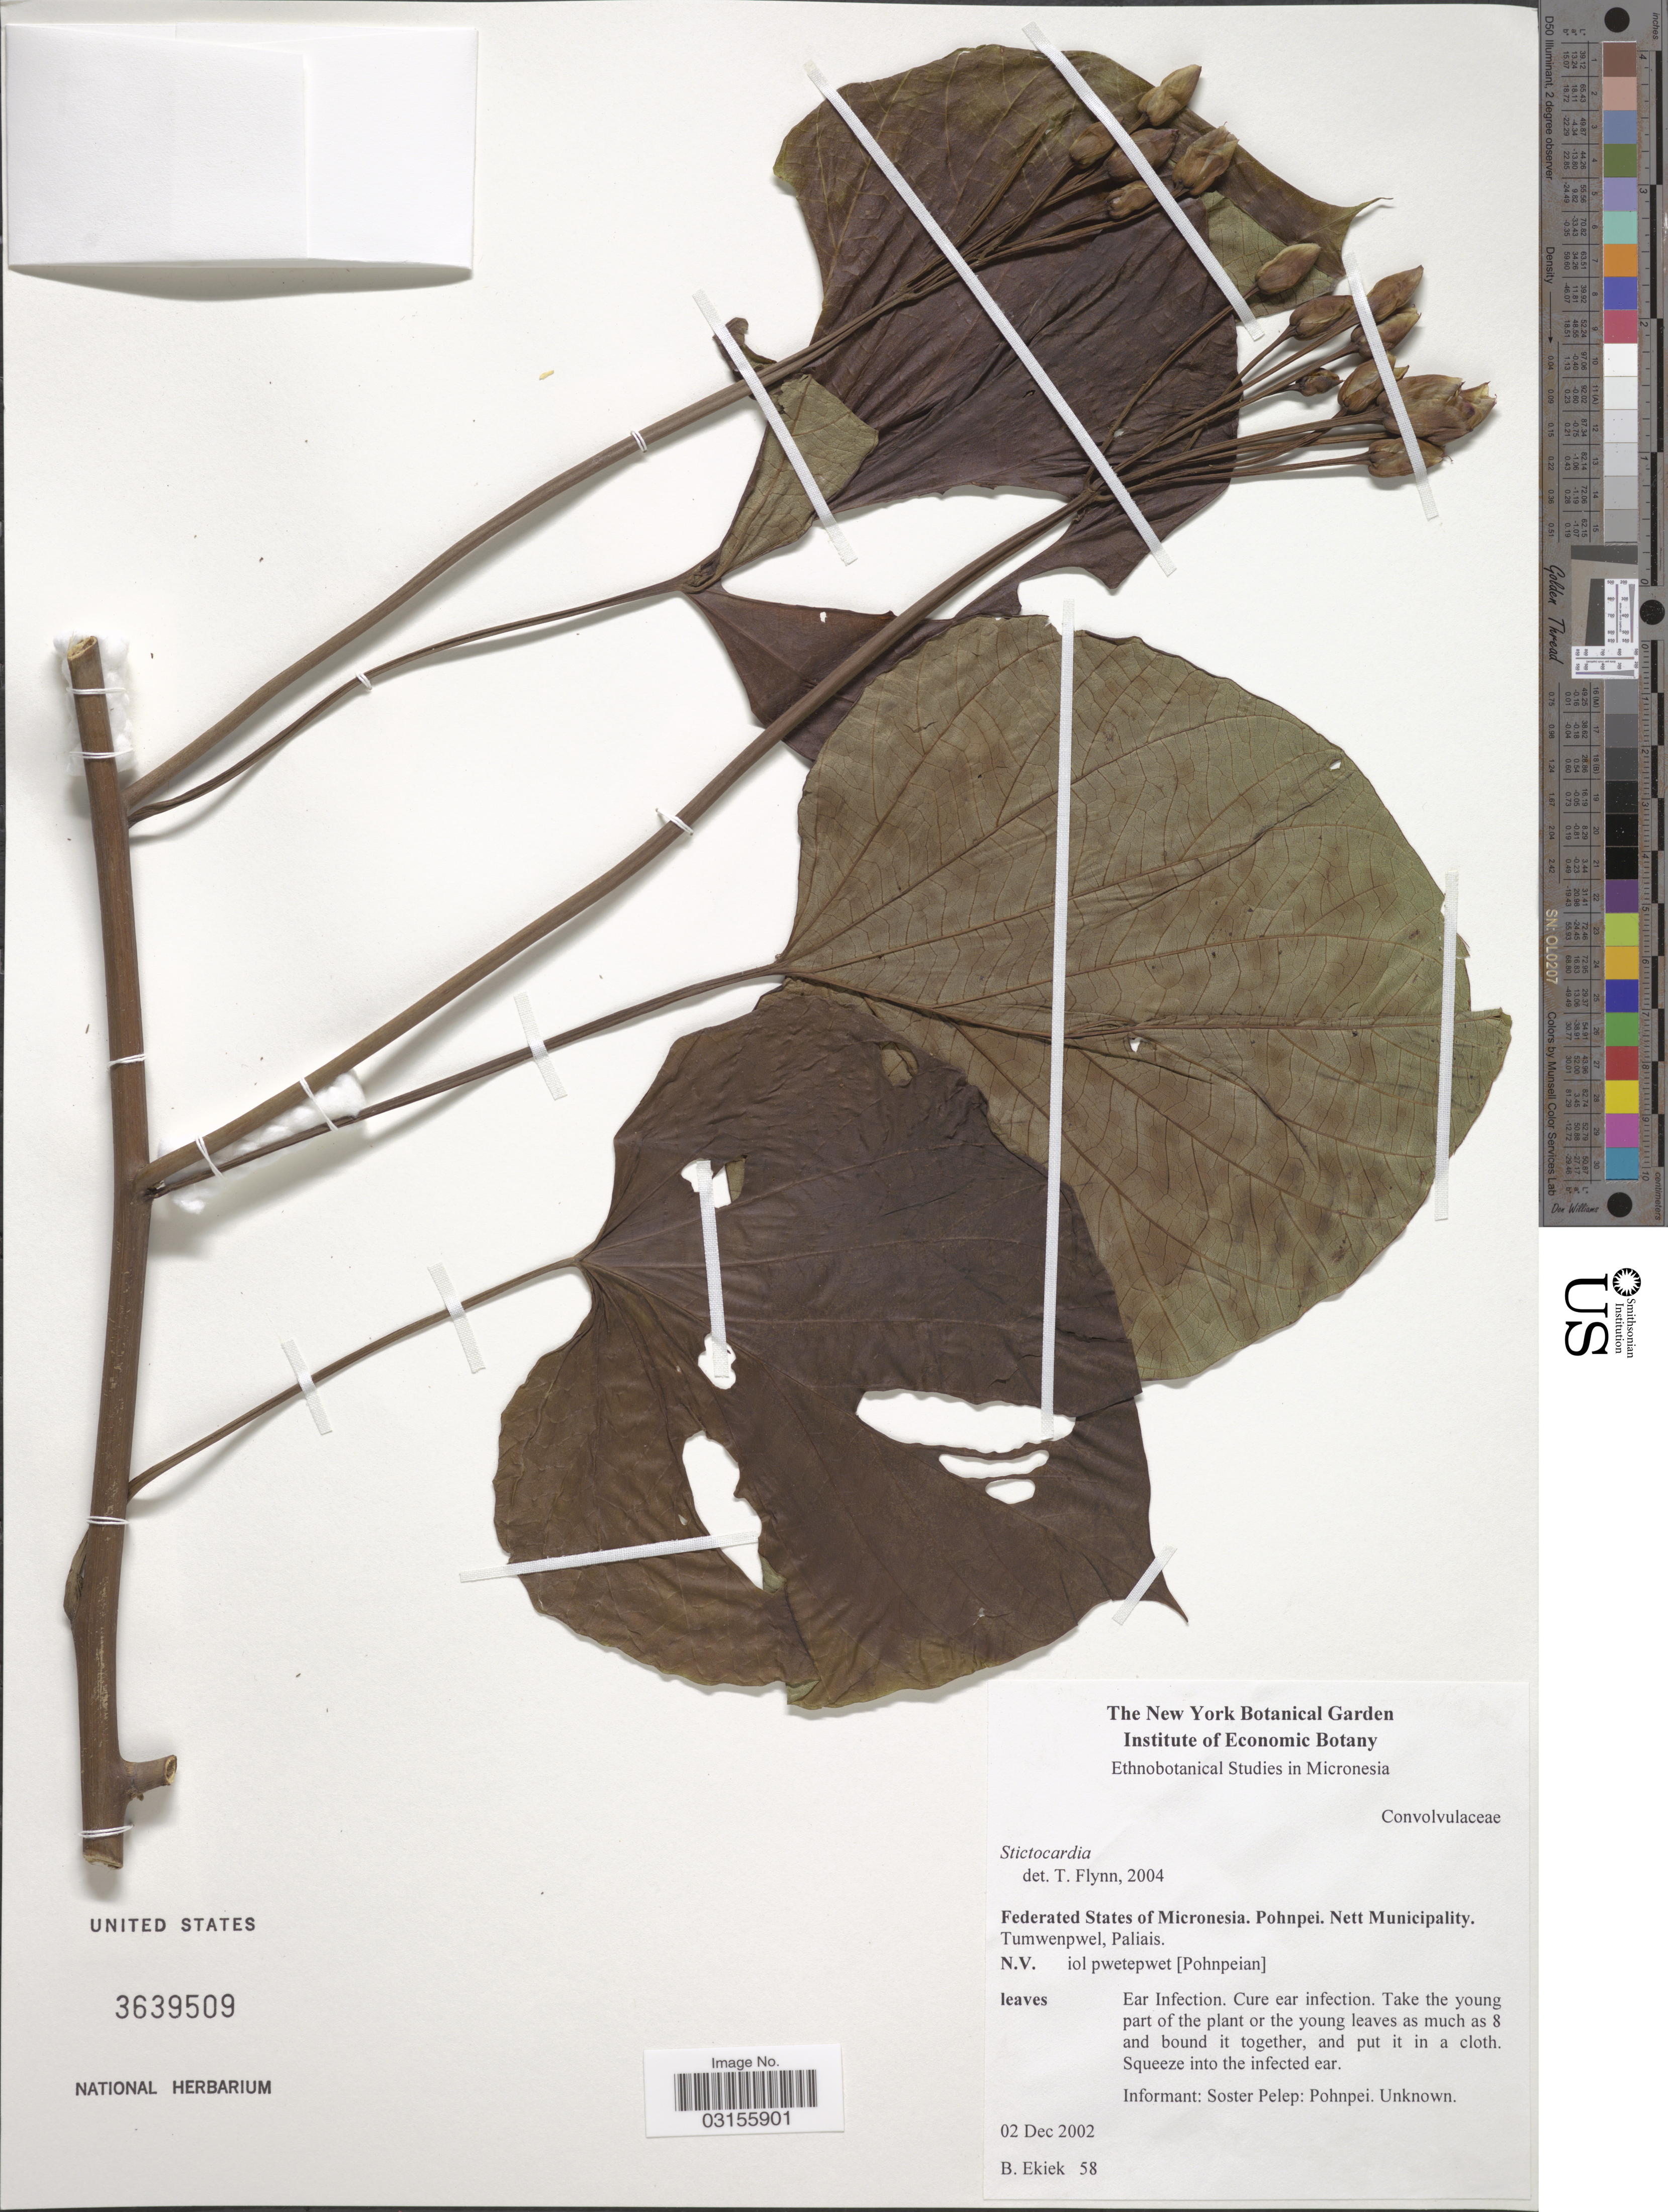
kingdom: Plantae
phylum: Tracheophyta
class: Magnoliopsida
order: Solanales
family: Convolvulaceae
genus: Stictocardia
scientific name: Stictocardia sp.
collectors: B. Ekiek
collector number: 58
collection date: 2002-12-02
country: Micronesia, Federated States of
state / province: Pohnpei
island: Pohnpei [Ponape]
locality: Federated States of Micronesia. Nett Municipality. Tumwenpwei, Paliais.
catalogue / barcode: US 3639509